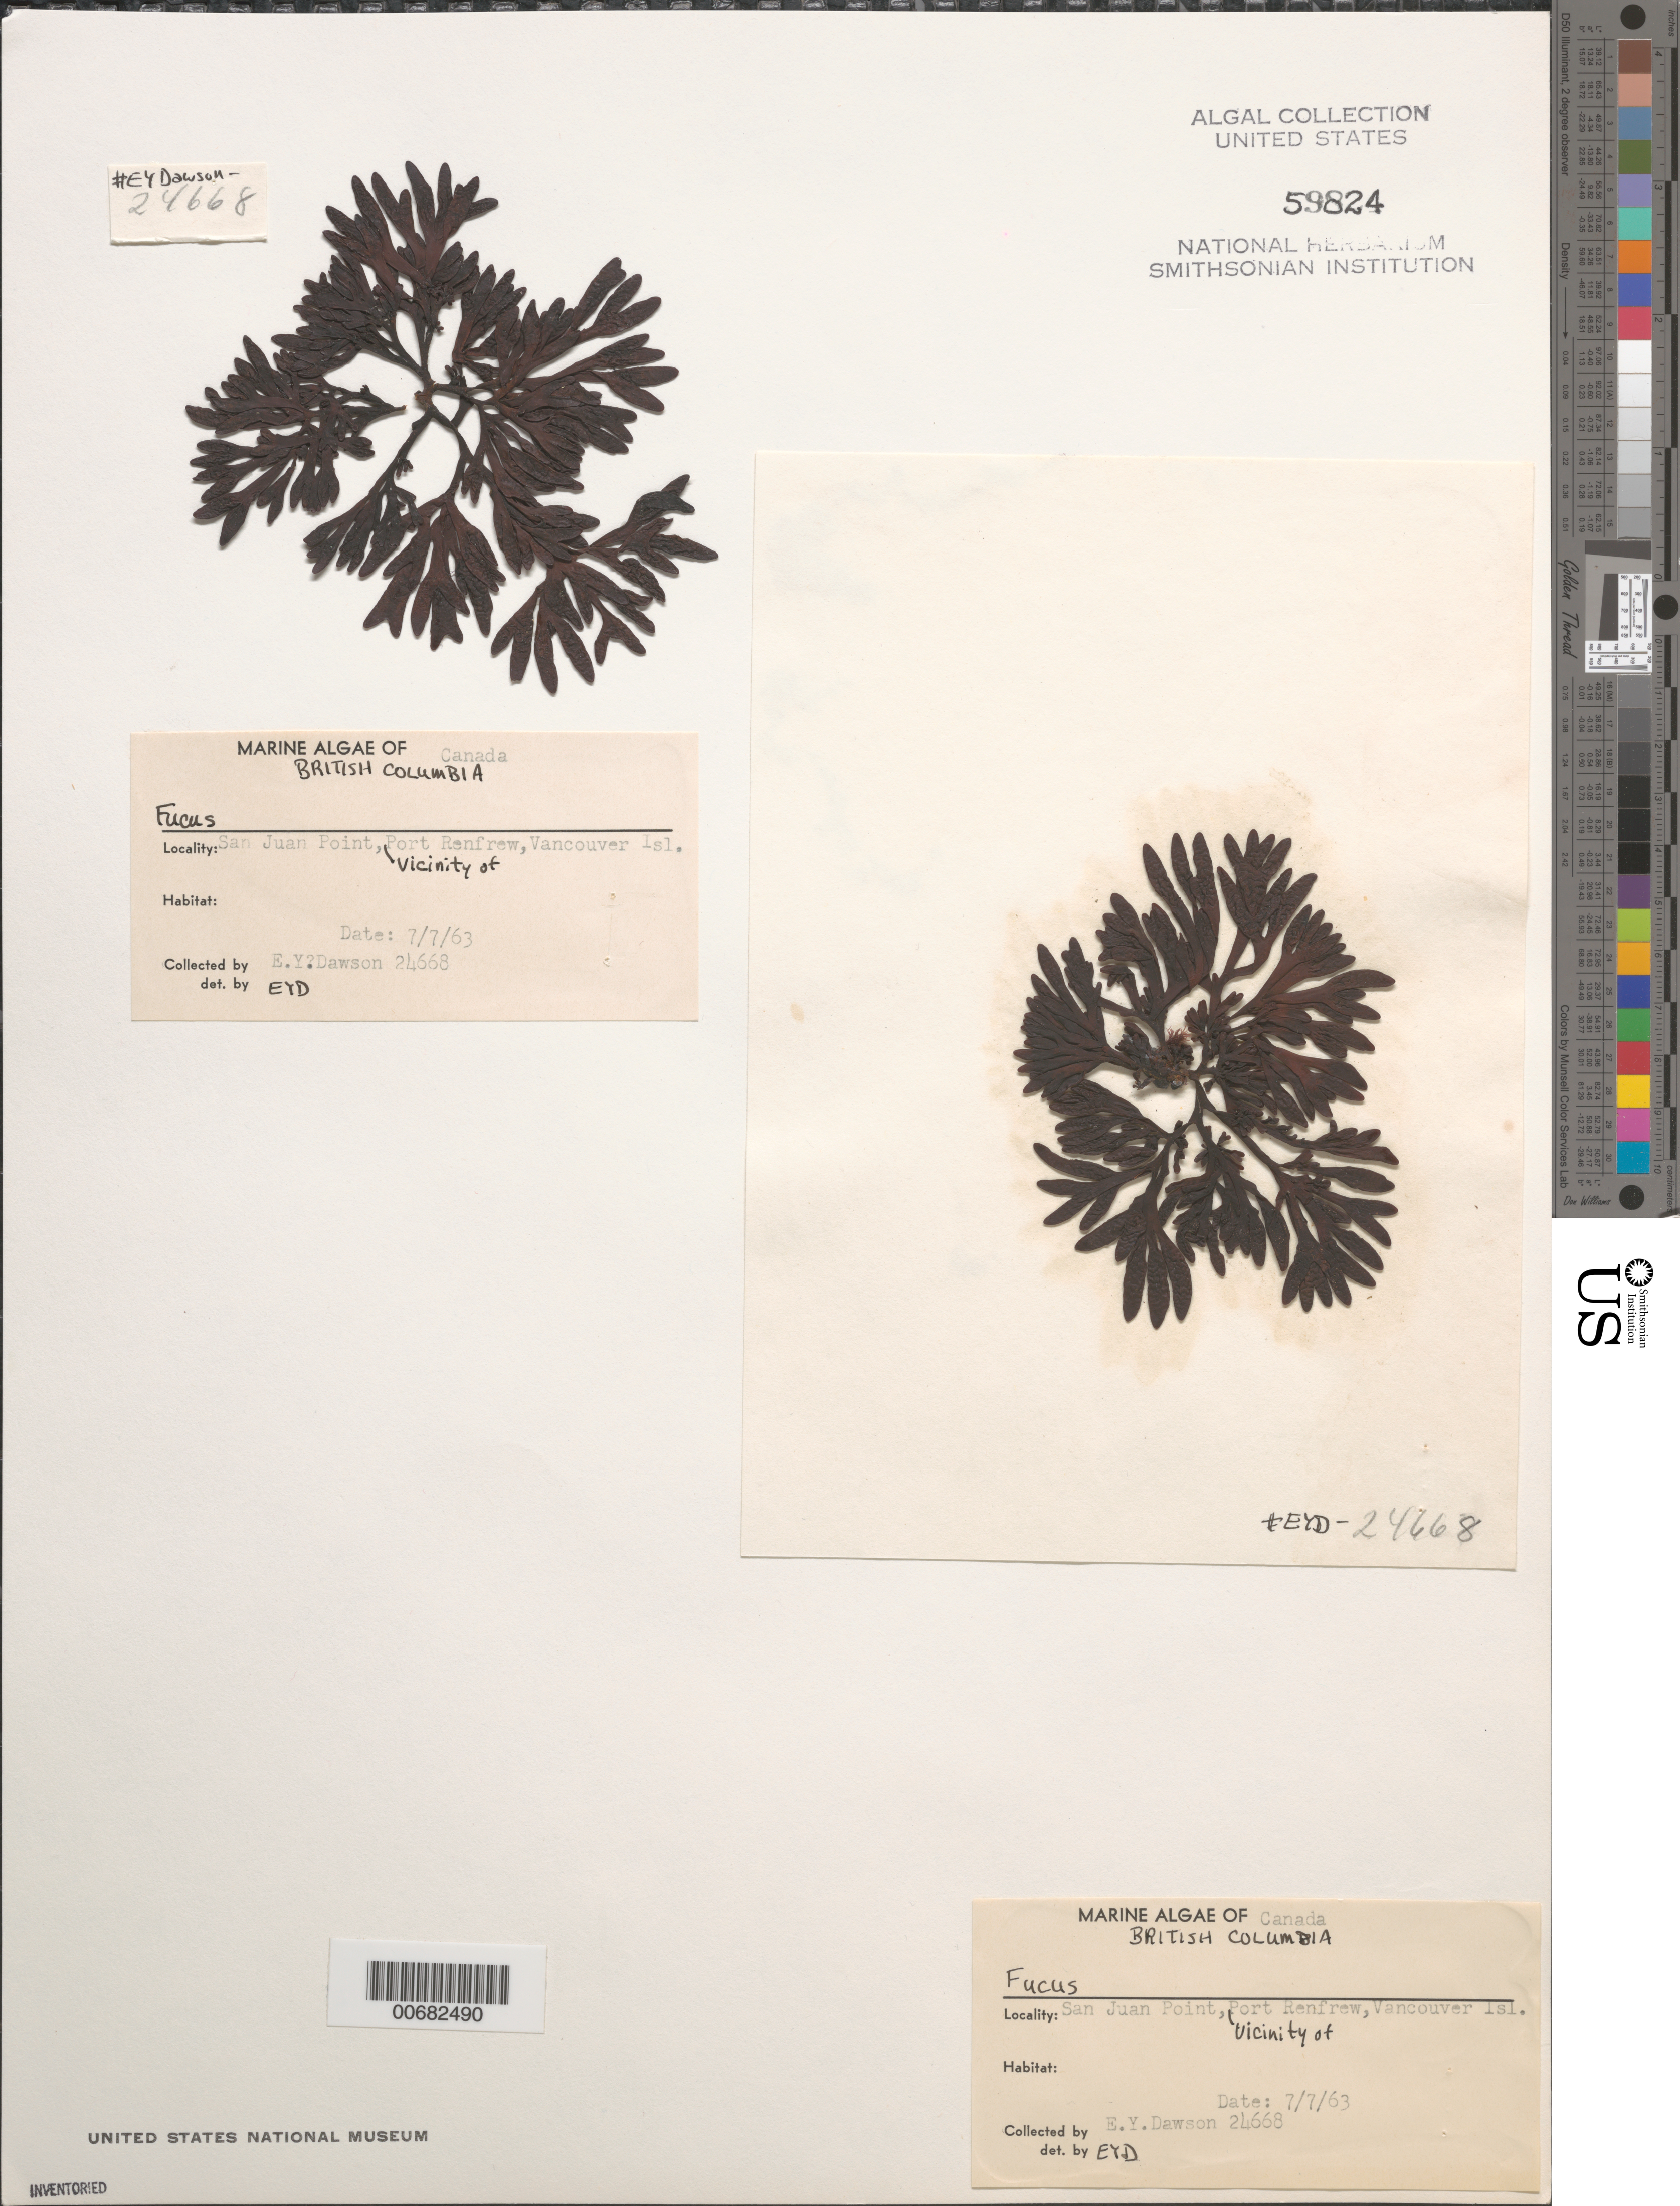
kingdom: Chromista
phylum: Ochrophyta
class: Phaeophyceae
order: Fucales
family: Fucaceae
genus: Fucus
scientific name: Fucus sp.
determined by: Dawson, E. Y.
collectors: E. Y. Dawson & J. Fredericks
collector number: EYD 24668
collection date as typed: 07 Jul 1963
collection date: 1963-07-07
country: Canada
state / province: British Columbia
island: Vancouver Island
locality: San Juan Point, near Port Renfrew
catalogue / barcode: US 59824